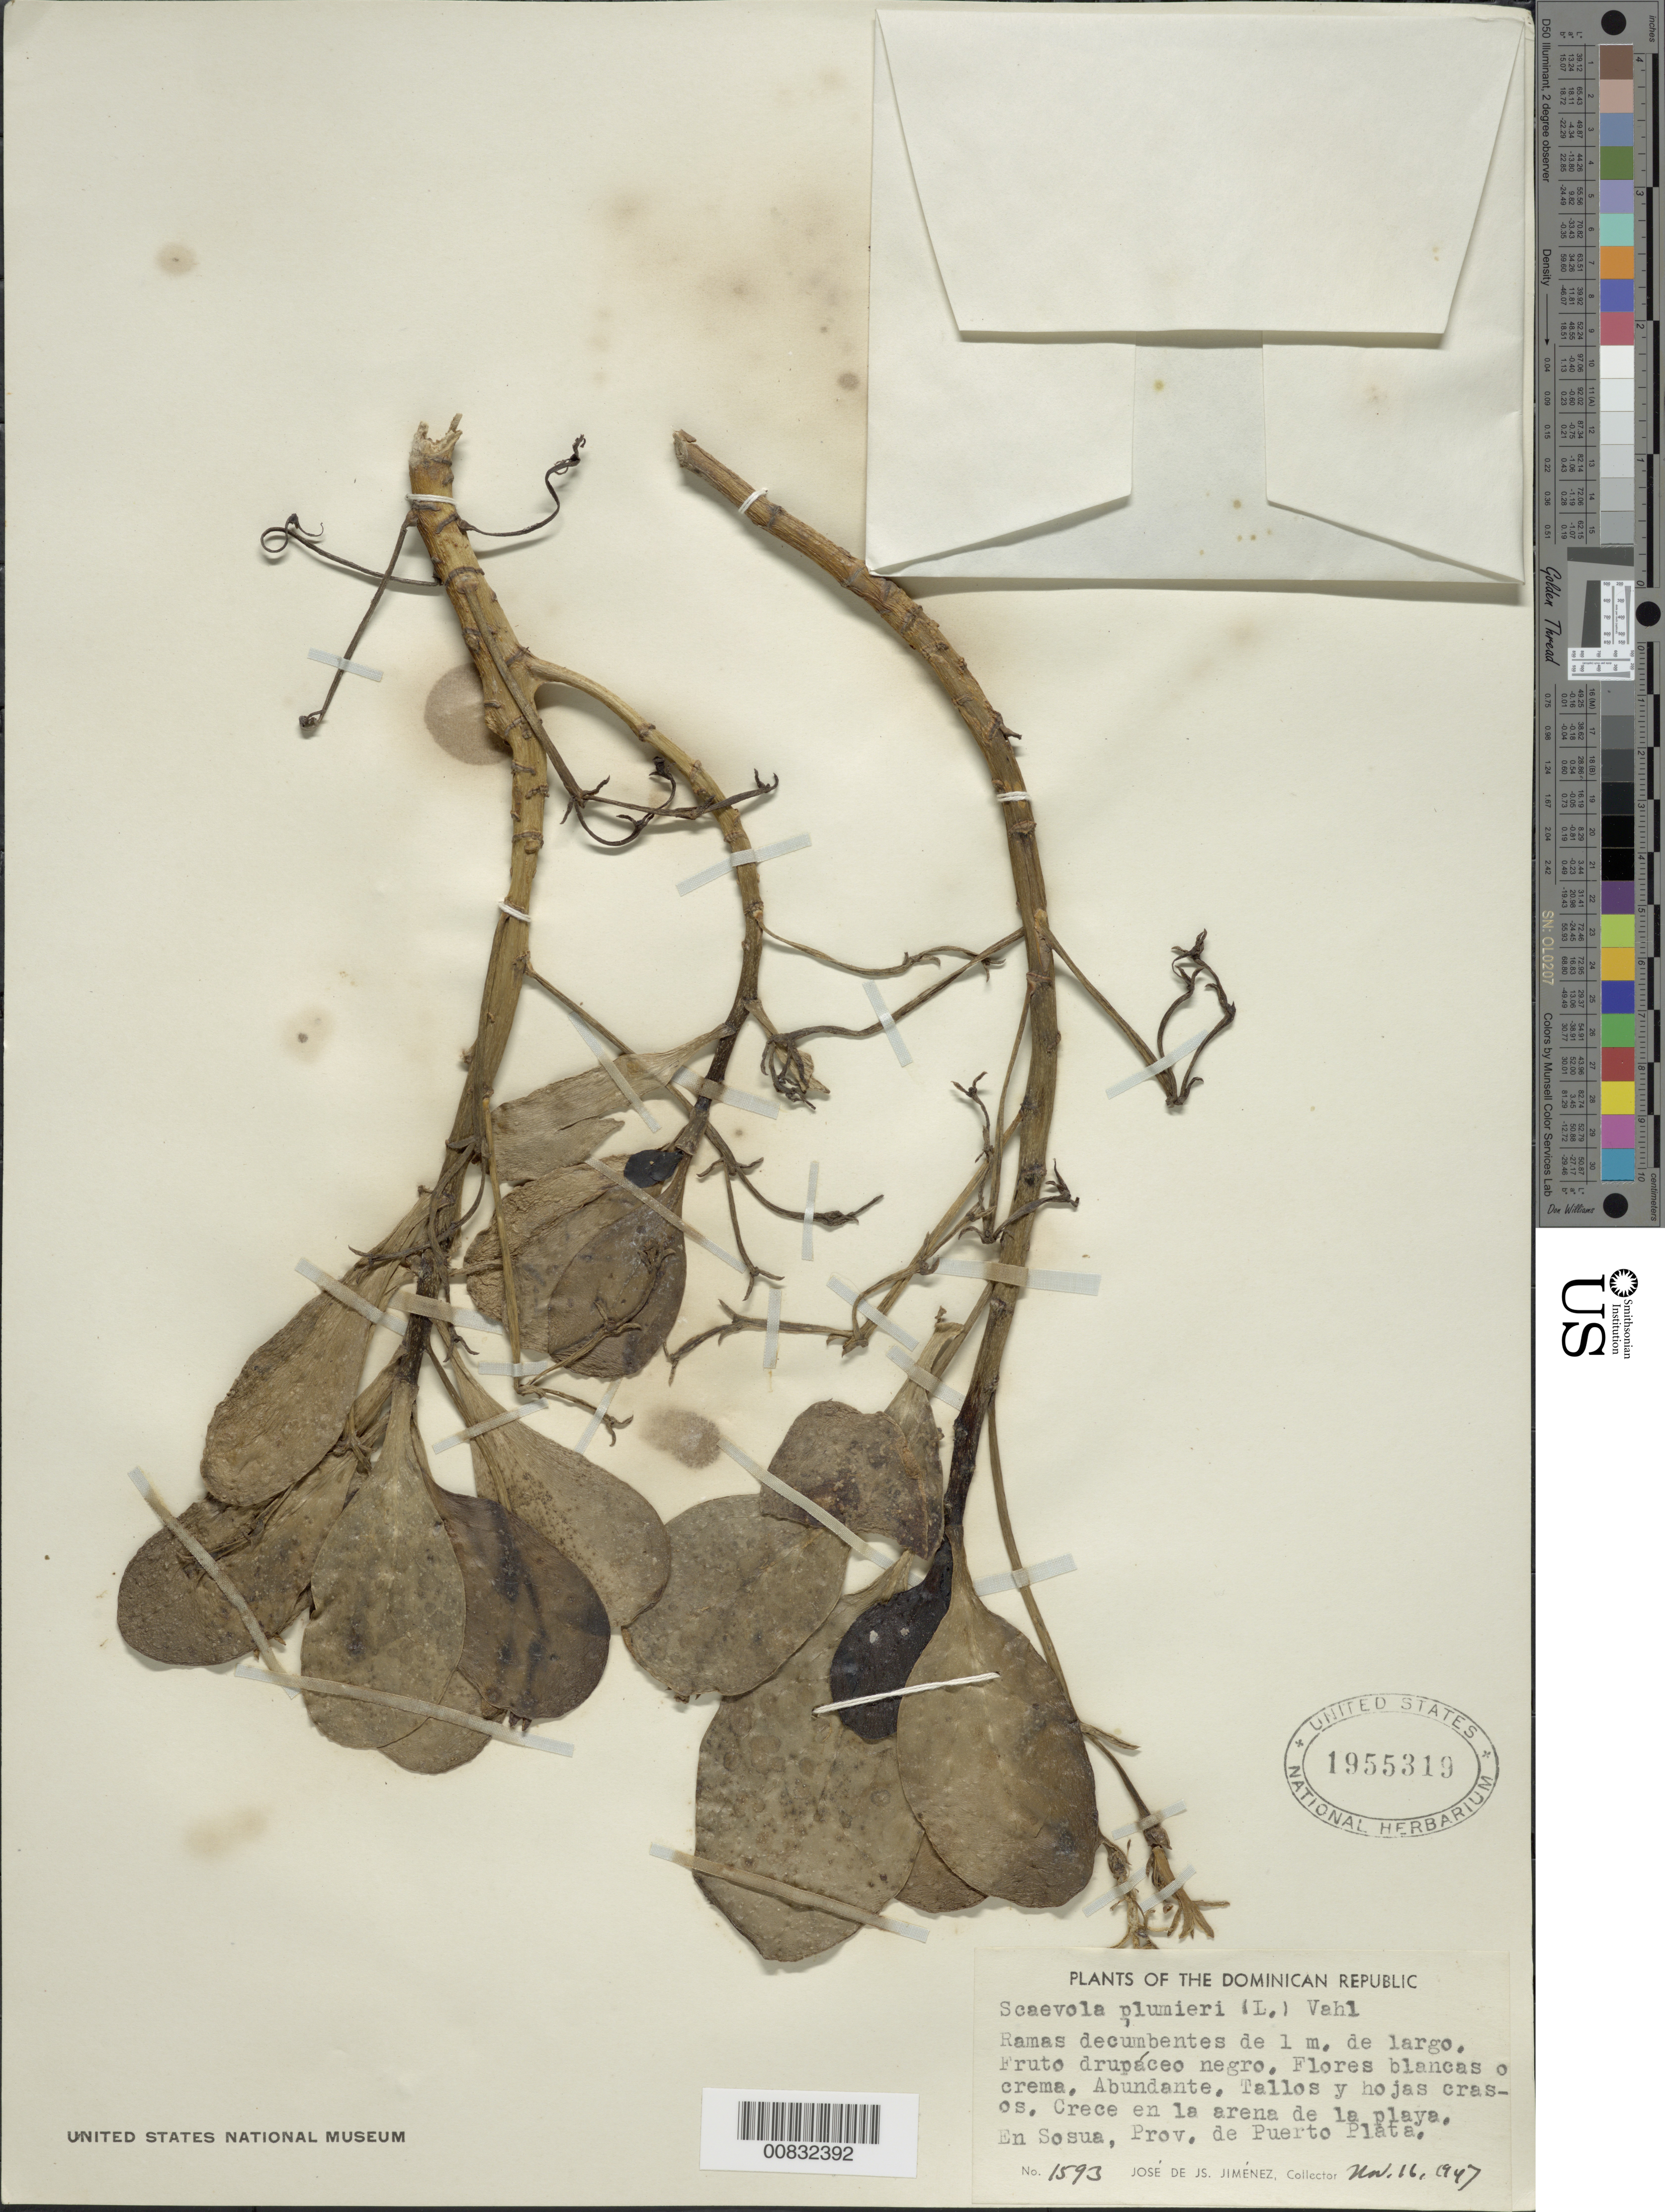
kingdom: Plantae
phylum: Tracheophyta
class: Magnoliopsida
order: Asterales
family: Goodeniaceae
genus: Scaevola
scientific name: Scaevola plumieri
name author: (L.) Vahl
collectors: J. J. Jiménez Almonte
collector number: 1593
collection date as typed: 16 Nov 1947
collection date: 1947-11-16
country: Dominican Republic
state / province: Puerto Plata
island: Hispaniola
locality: Sosúa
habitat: En la arena de la playa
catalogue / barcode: US 1955319